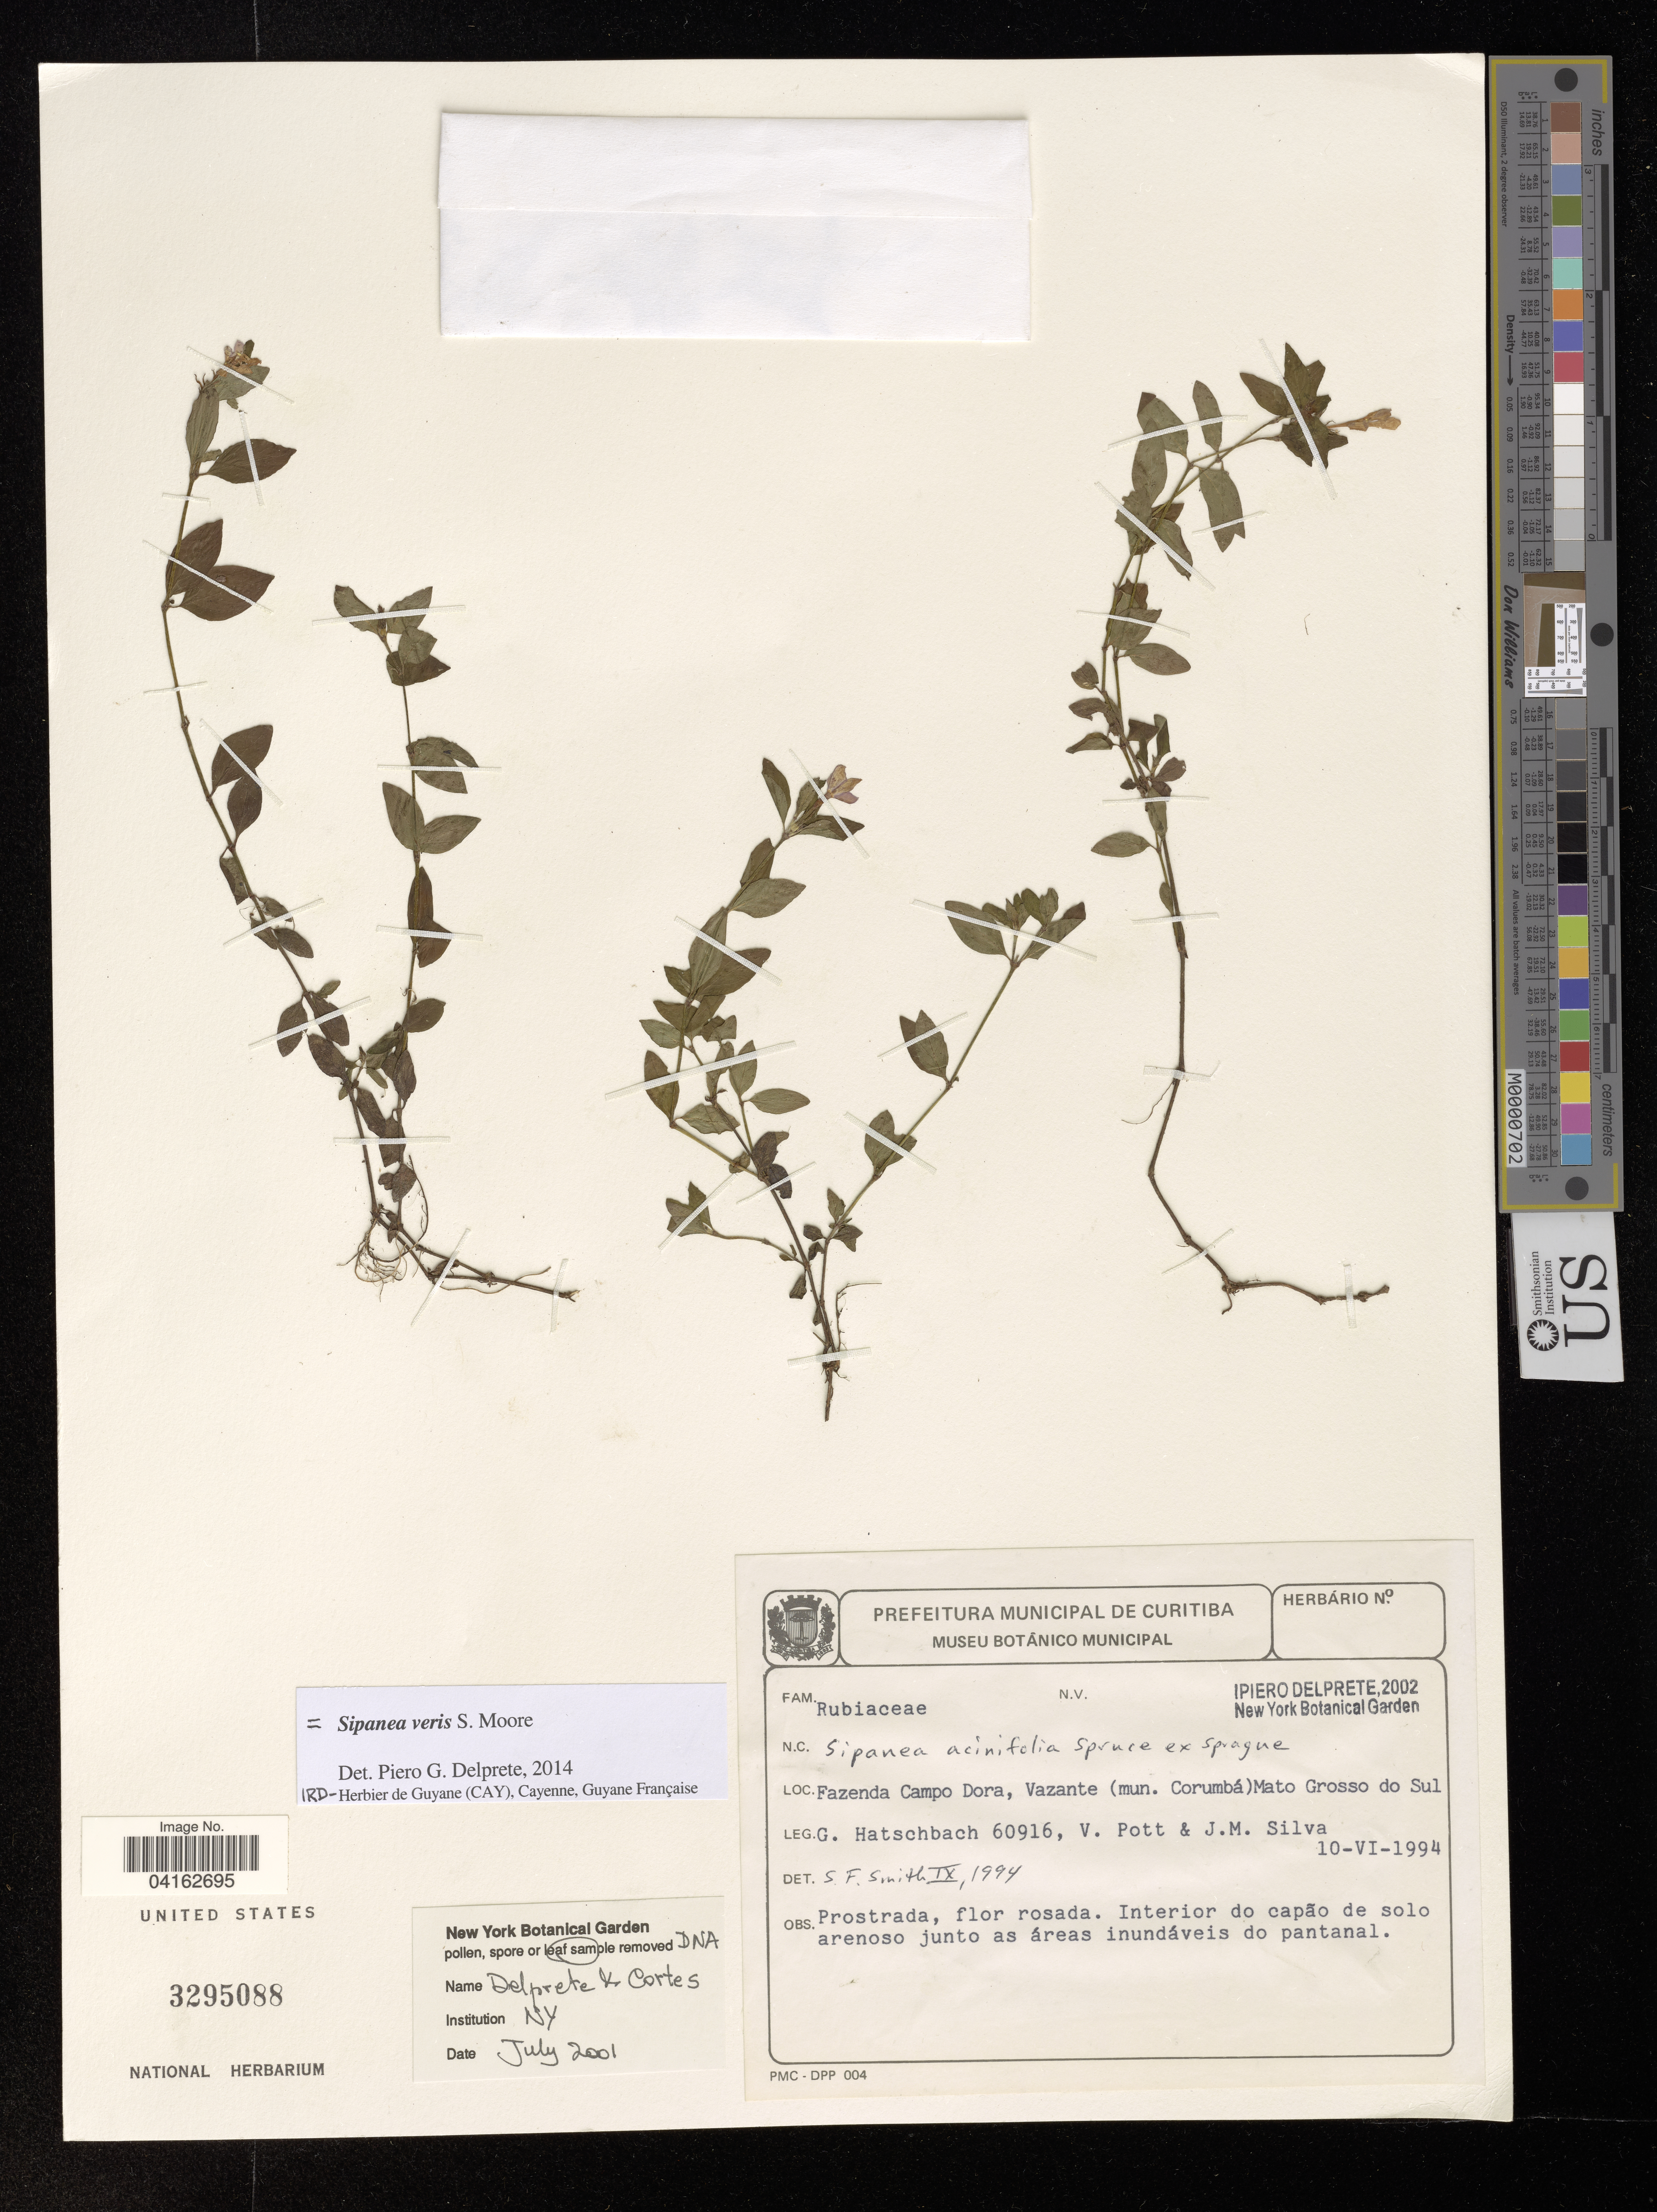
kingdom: Plantae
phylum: Tracheophyta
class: Magnoliopsida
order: Gentianales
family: Rubiaceae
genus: Sipanea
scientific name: Sipanea veris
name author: S. Moore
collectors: G. Hatscbach, V. V. Pott & J. M. Silva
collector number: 60916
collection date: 1994-06-10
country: Brazil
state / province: Mato Grosso do Sul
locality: Fazenda Campo Dora, Vazante (mun. Corumbá).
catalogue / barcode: US 3295088